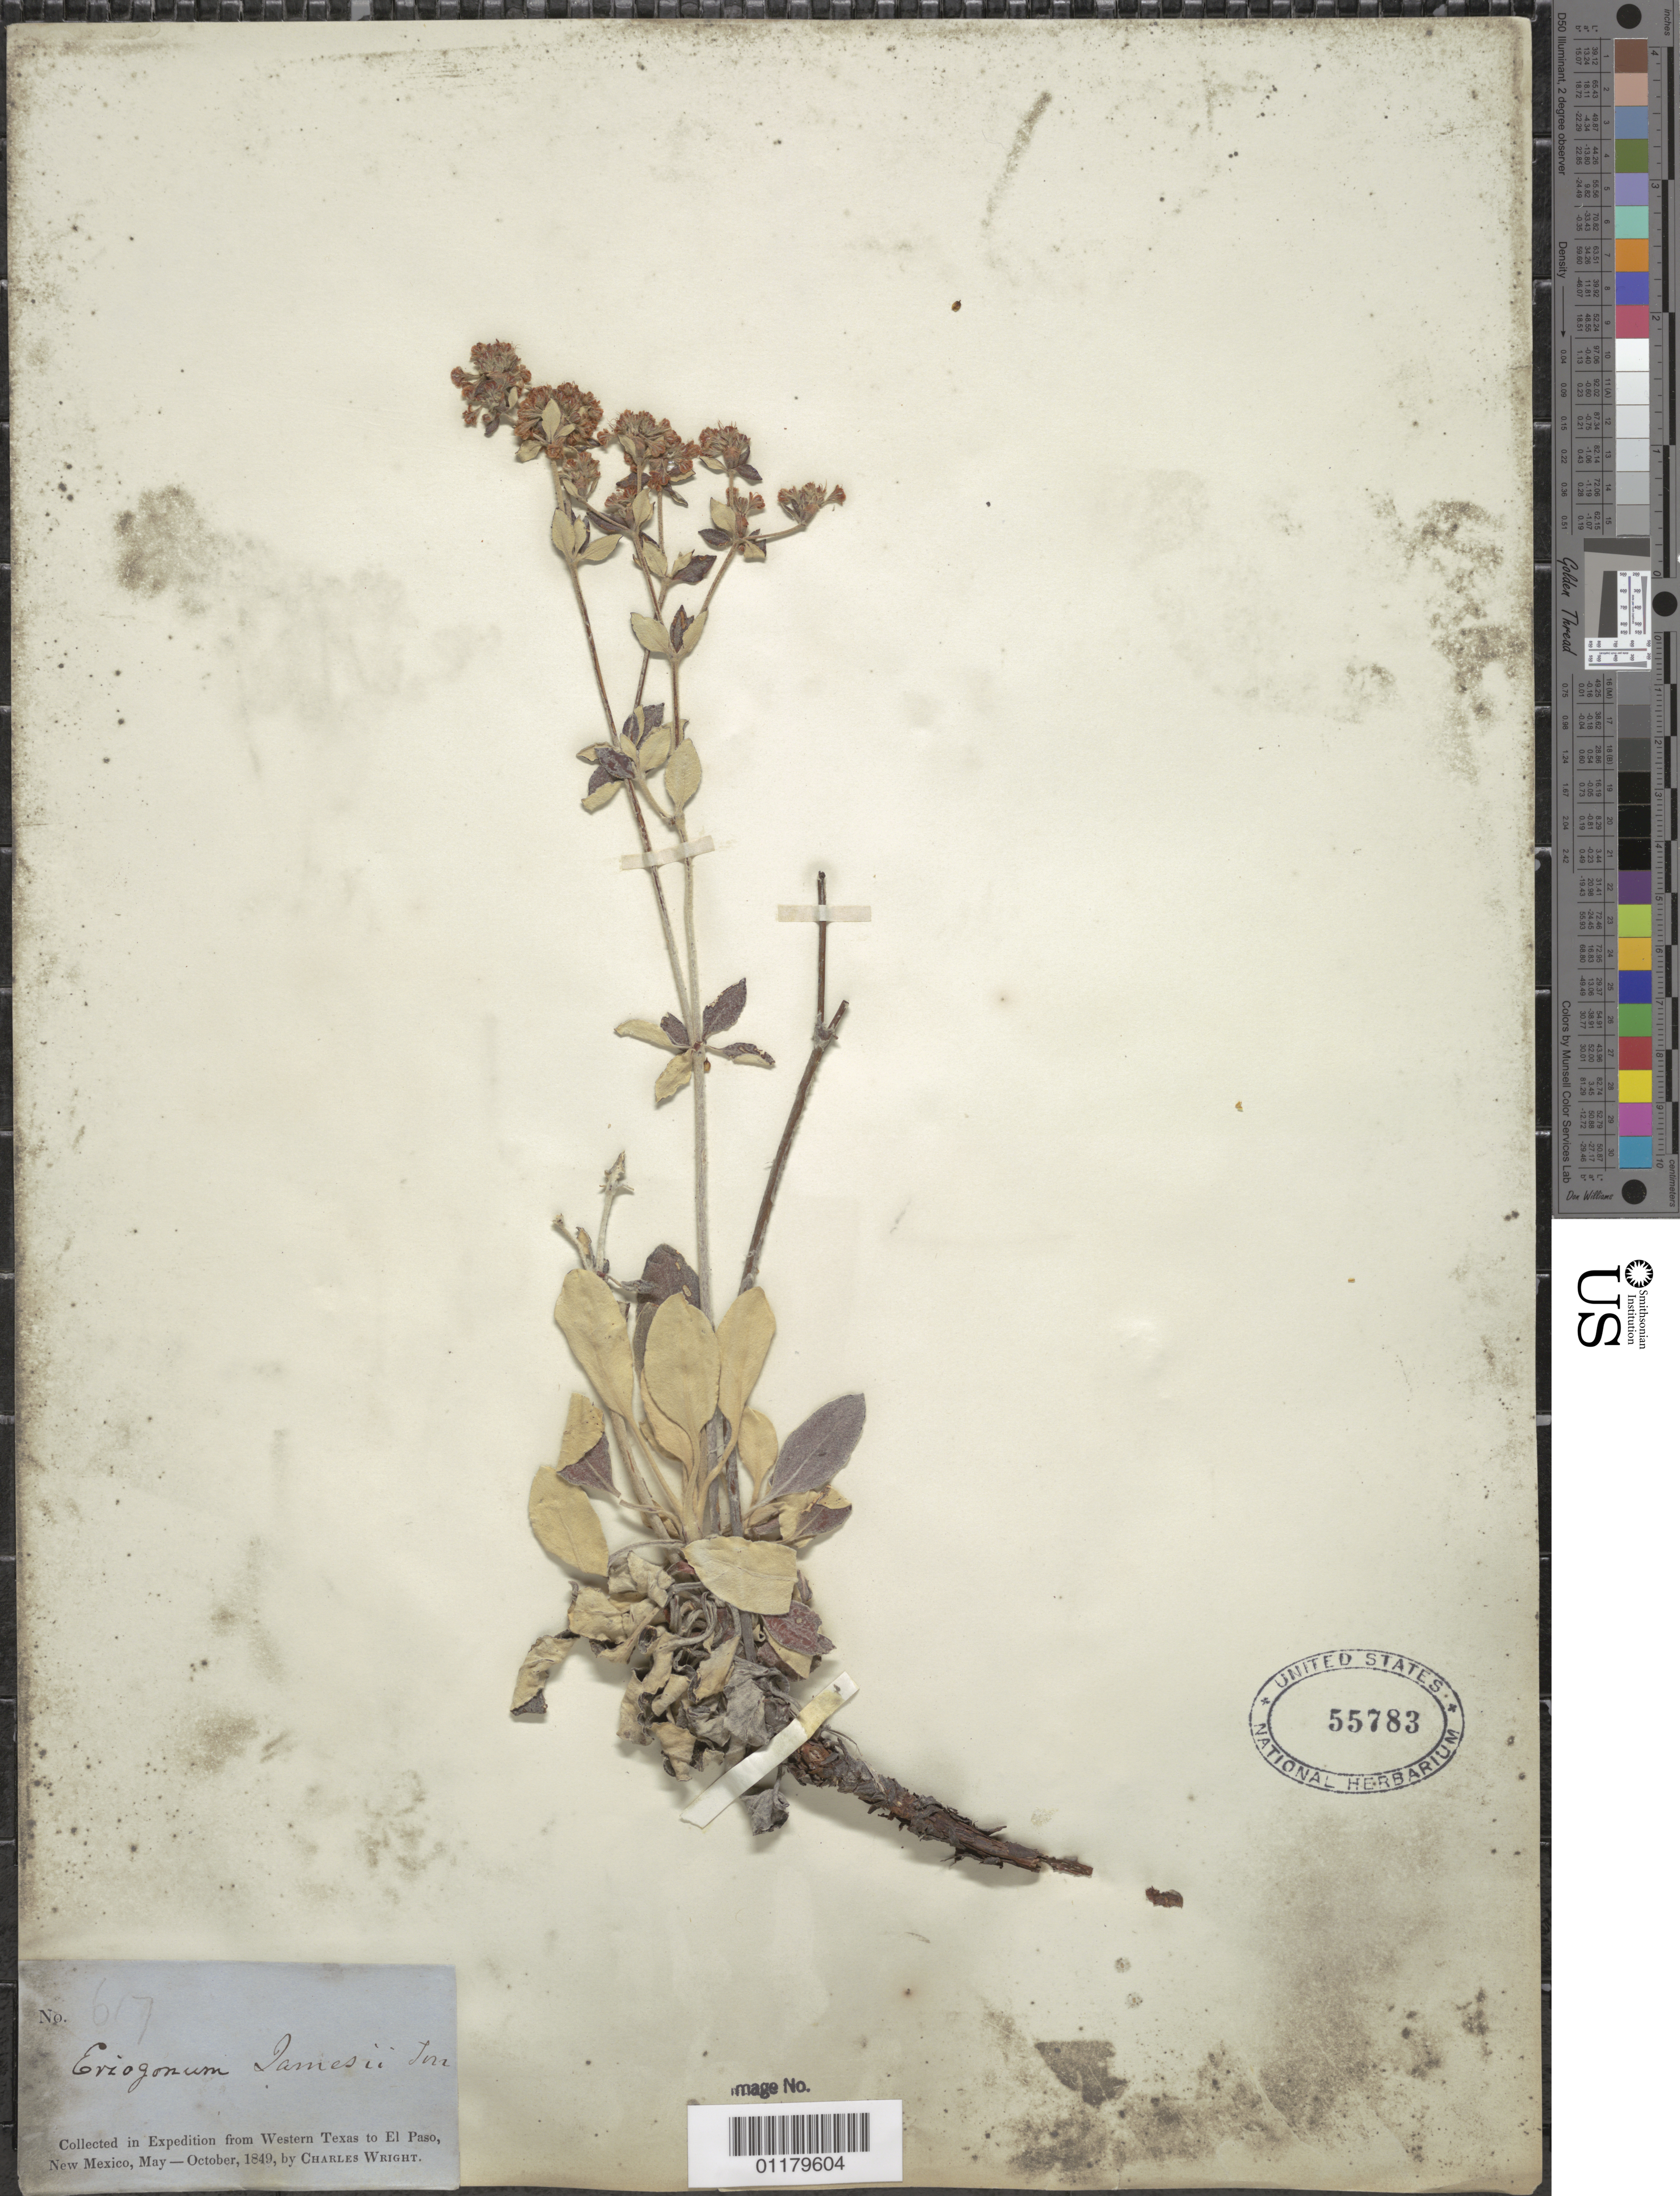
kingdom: Plantae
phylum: Tracheophyta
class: Magnoliopsida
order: Caryophyllales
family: Polygonaceae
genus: Eriogonum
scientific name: Eriogonum jamesii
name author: Benth.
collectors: C. Wright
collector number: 617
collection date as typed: May 1849 to -- Oct 1849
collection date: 1849-05/1849-10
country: United States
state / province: New Mexico / Texas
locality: W Texas to El Paso, New Mexico.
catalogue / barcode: US 55783